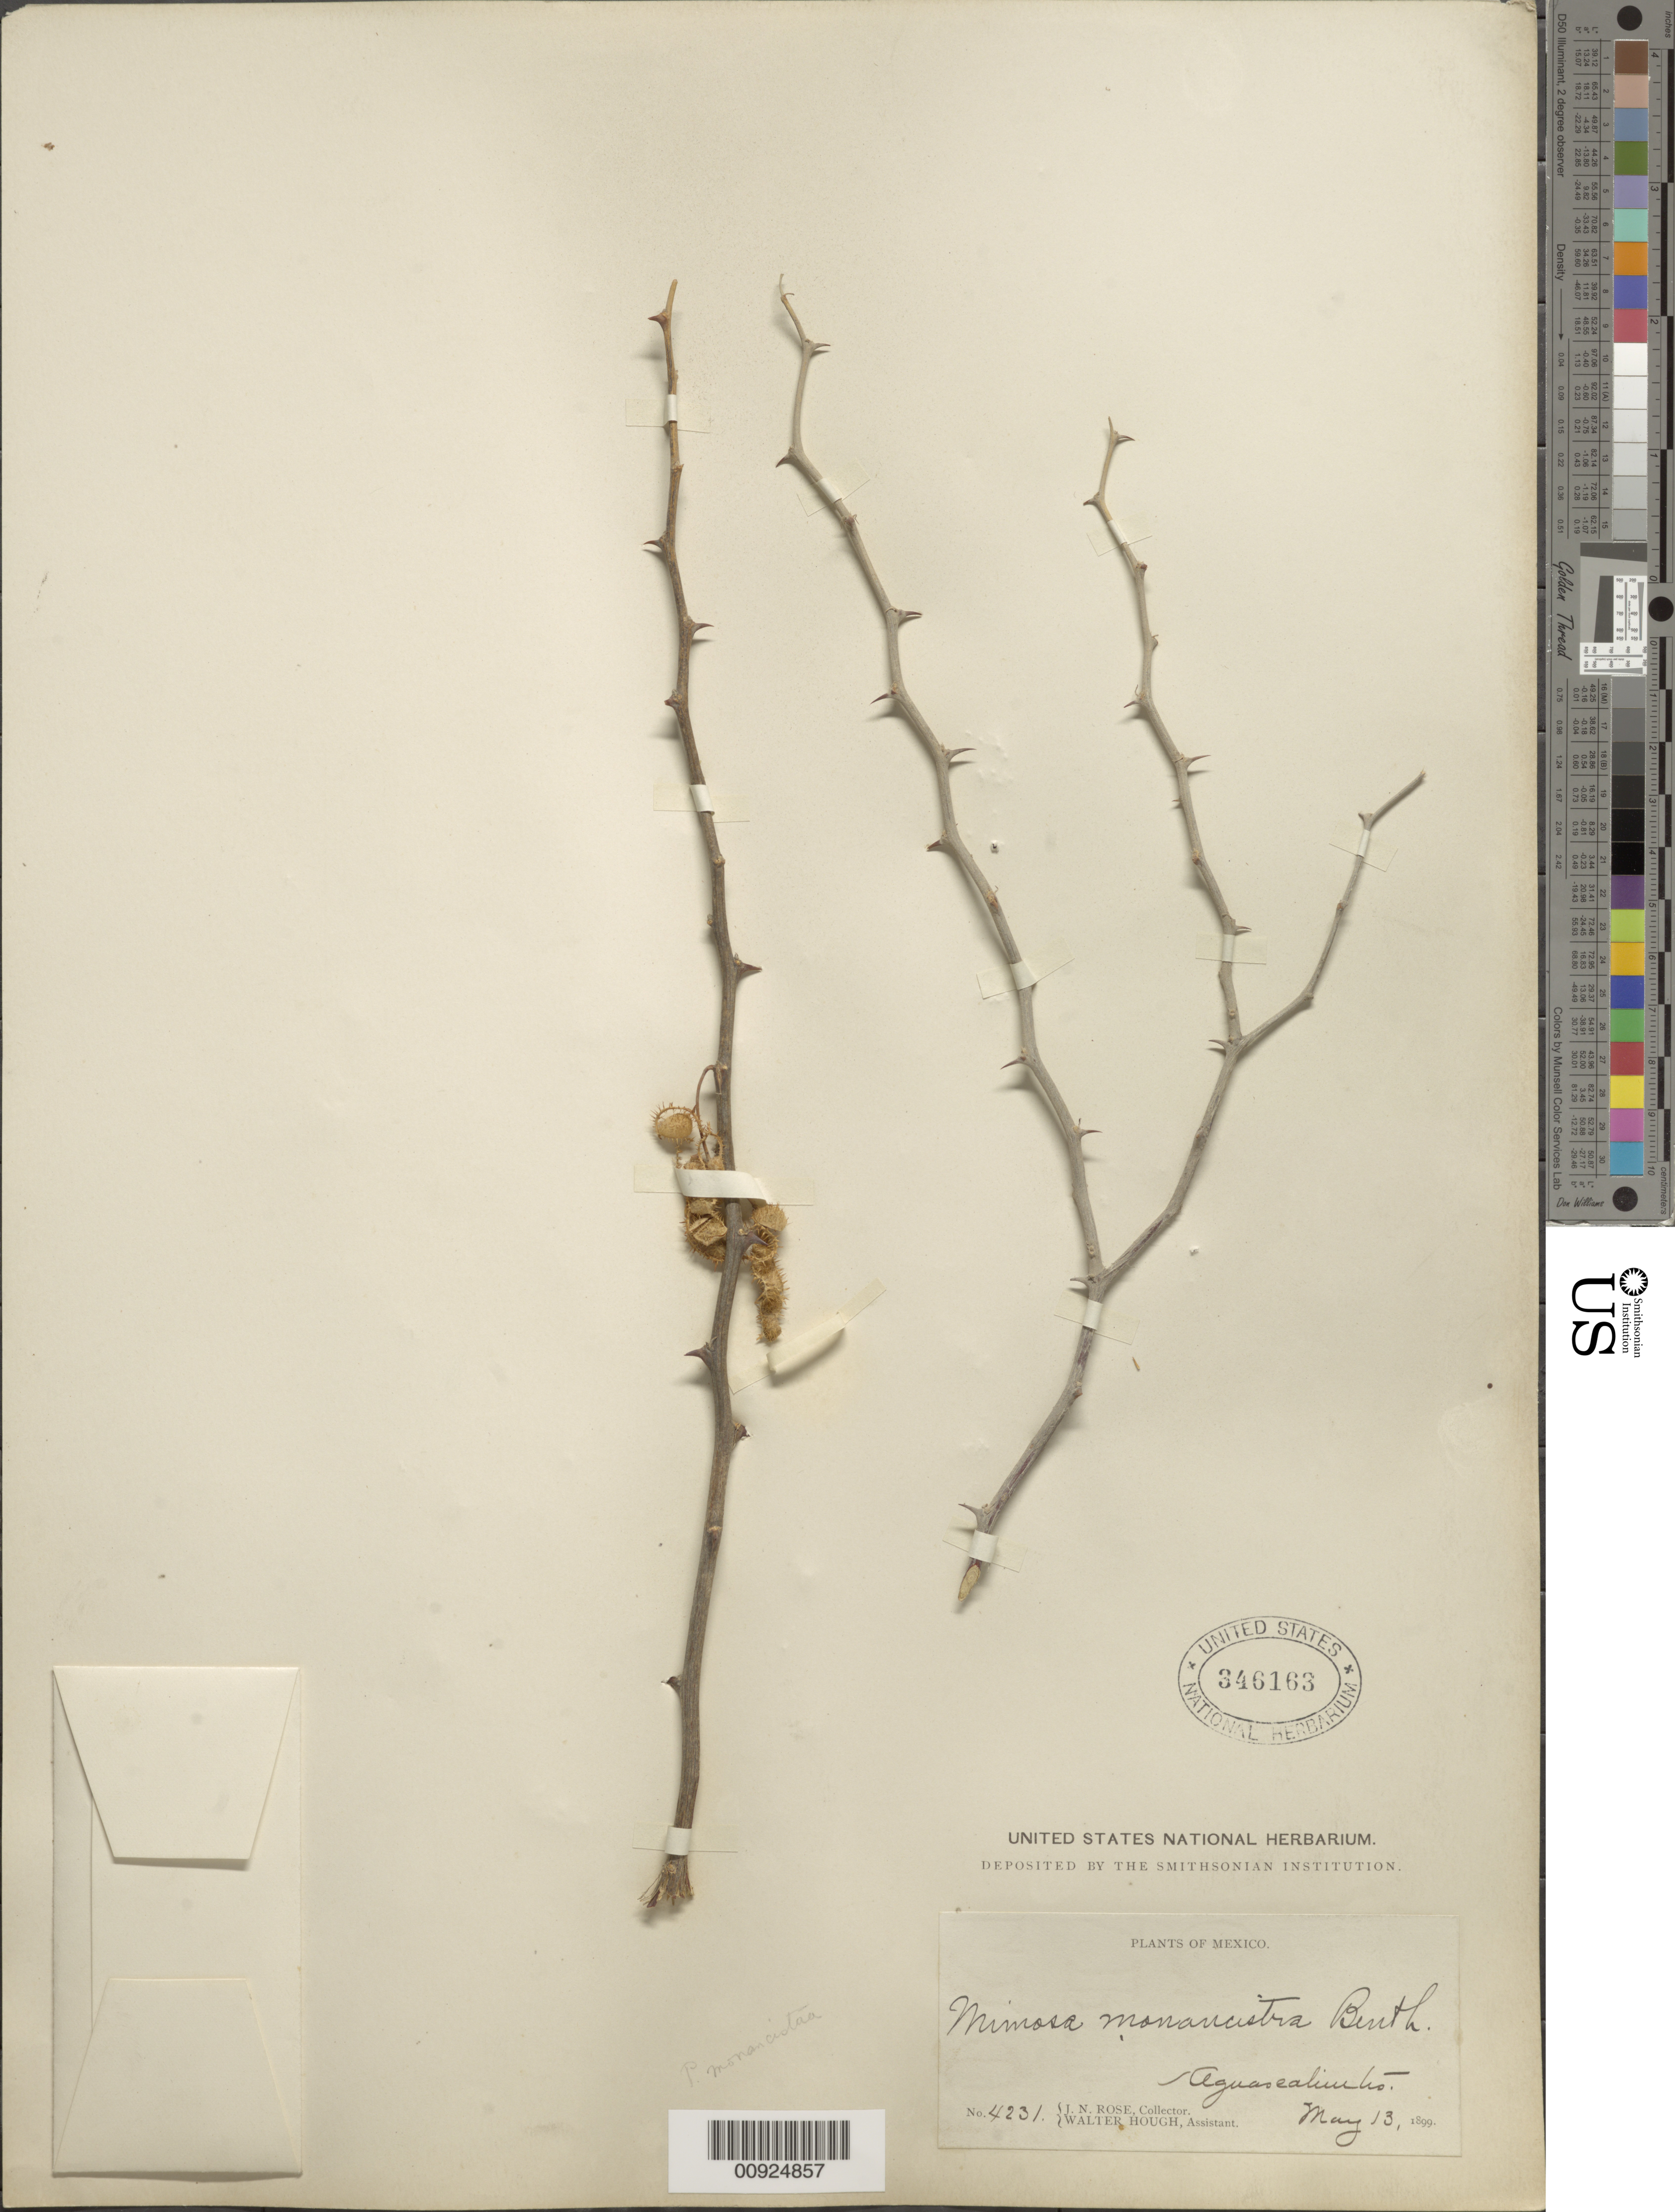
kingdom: Plantae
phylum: Tracheophyta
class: Magnoliopsida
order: Fabales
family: Fabaceae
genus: Mimosa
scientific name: Mimosa monancistra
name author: Benth.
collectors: J. N. Rose & W. Hough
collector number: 4231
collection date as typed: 13 May 1899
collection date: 1899-05-13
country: Mexico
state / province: Aguascalientes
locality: Aguascalientes.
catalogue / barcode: US 346163